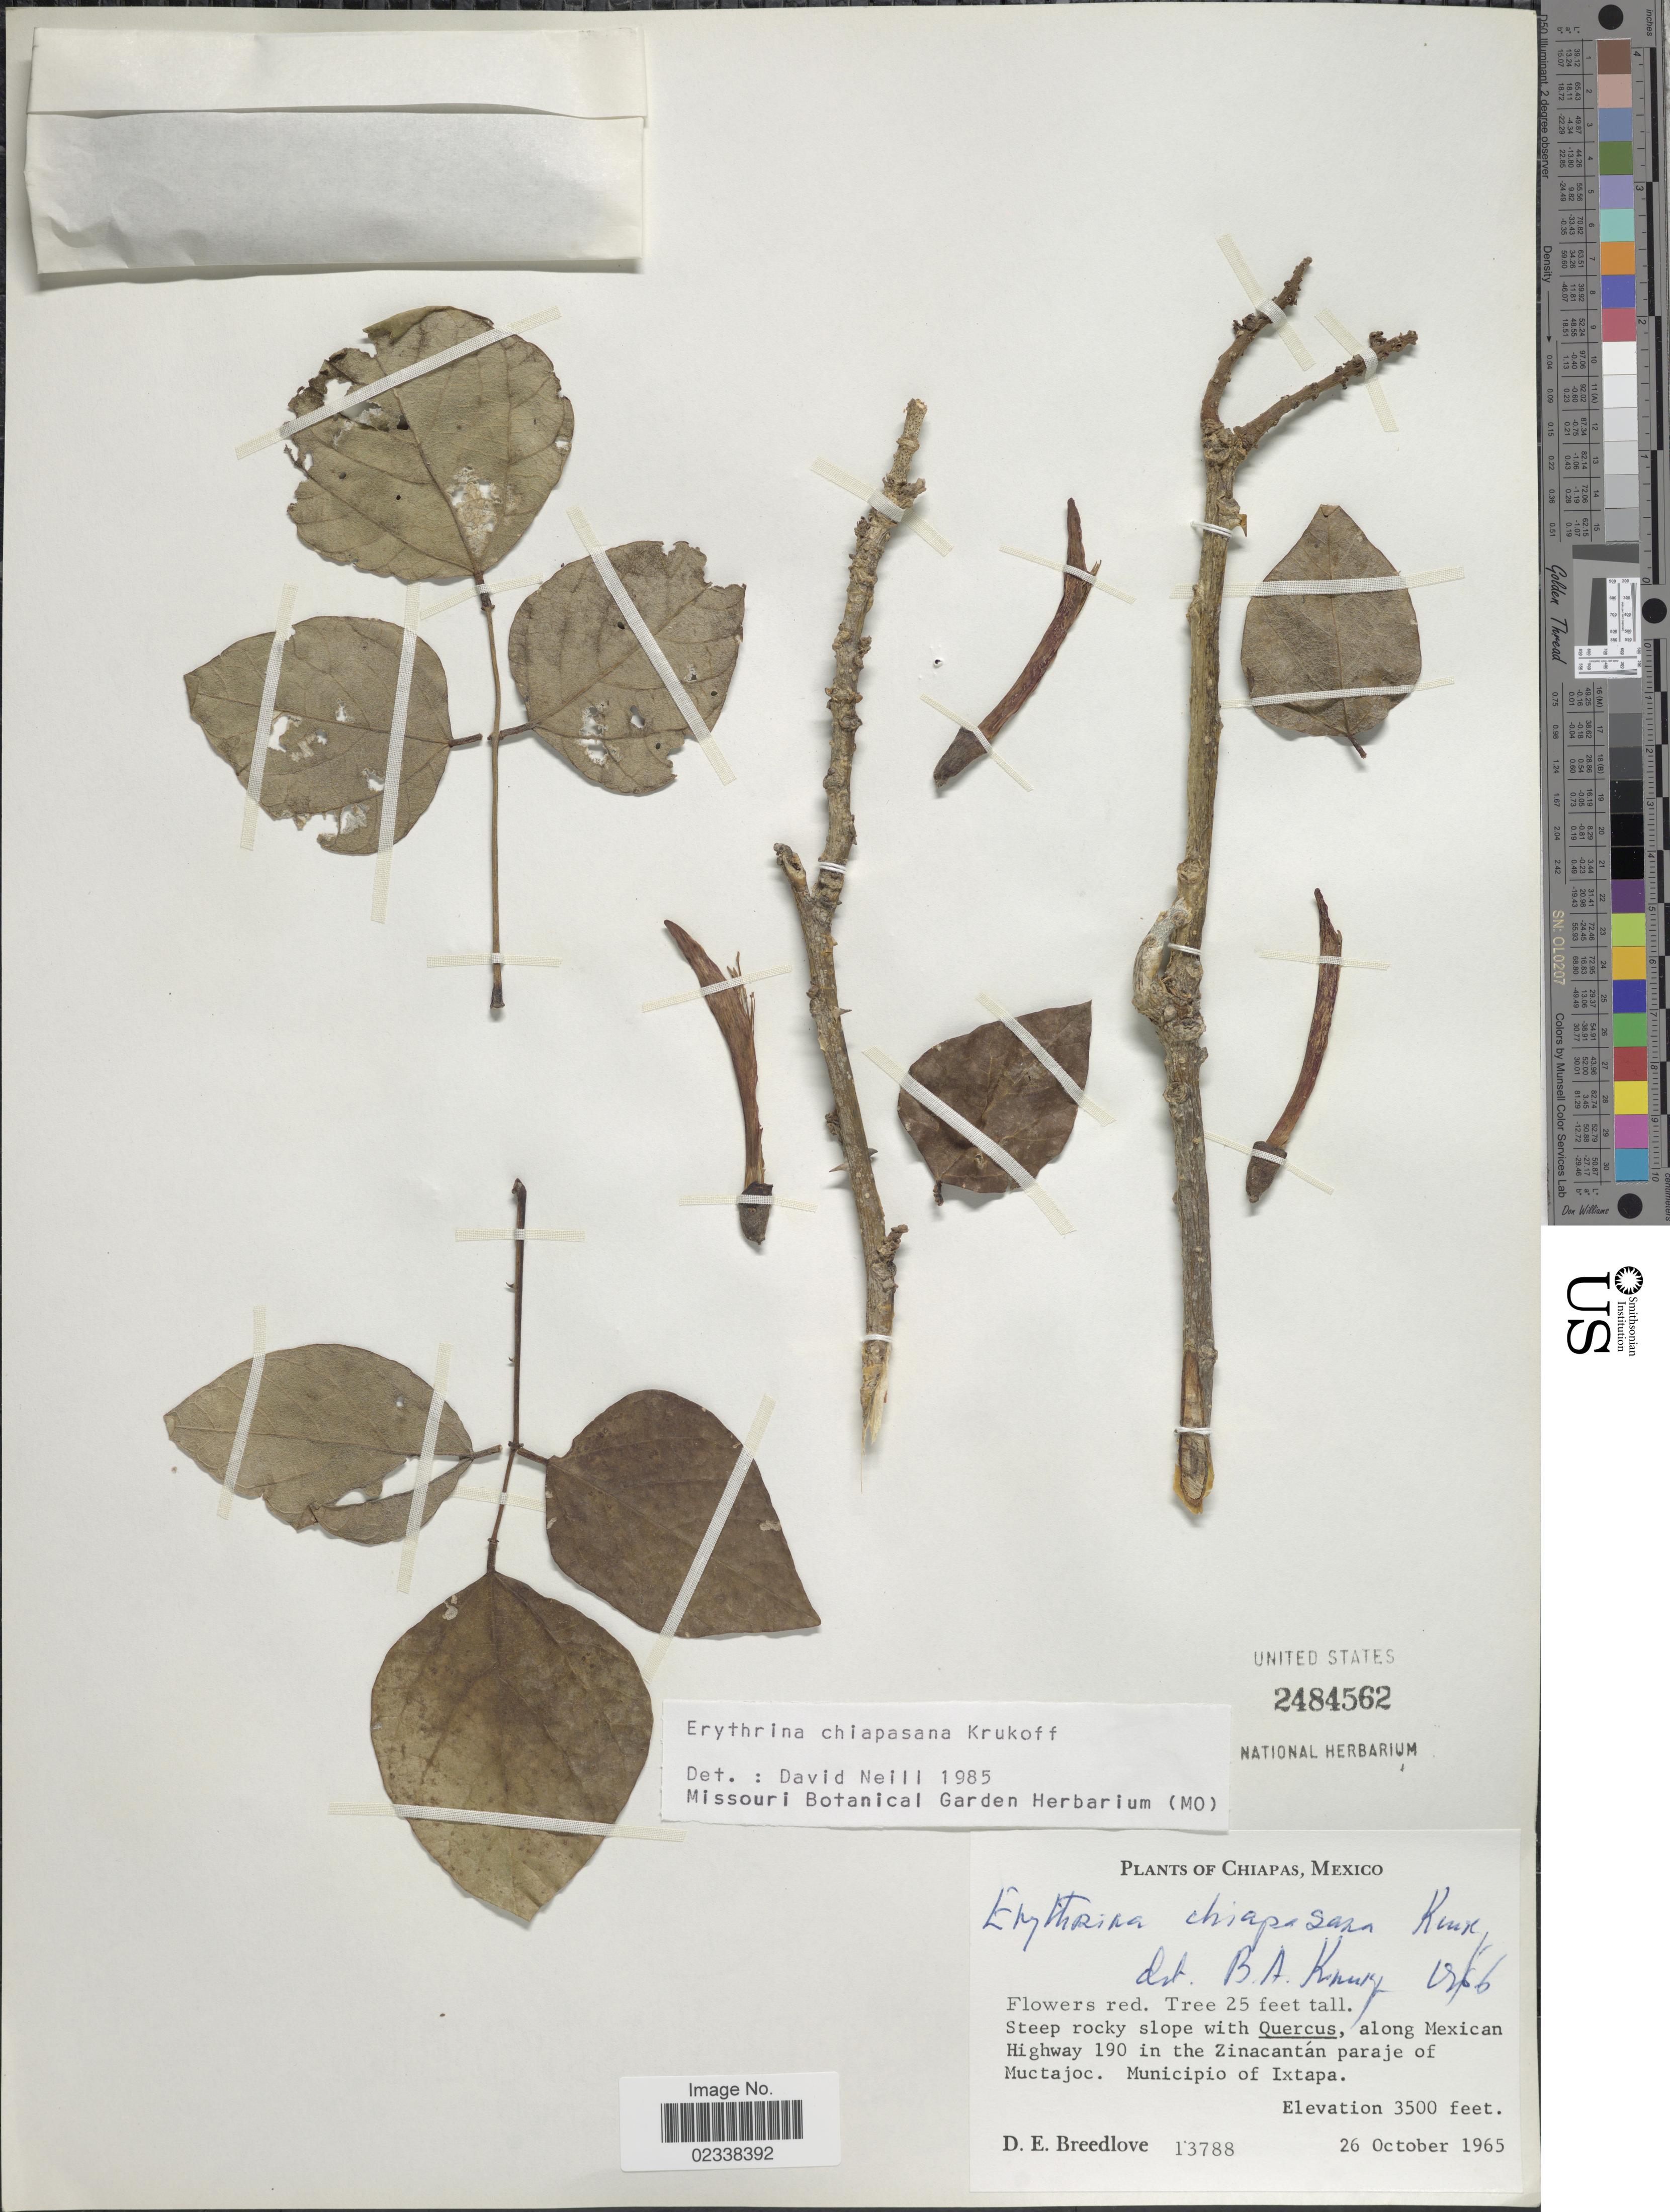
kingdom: Plantae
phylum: Tracheophyta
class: Magnoliopsida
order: Fabales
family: Fabaceae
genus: Erythrina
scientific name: Erythrina chiapasana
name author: Krukoff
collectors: D. E. Breedlove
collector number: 13788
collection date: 1965-10-26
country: Mexico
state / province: Chiapas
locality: Along Mexican Highway 190 in the Zinacantan paraje of Muctajoc. Municipio of Ixtapa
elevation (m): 1067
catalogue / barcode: US 2484562